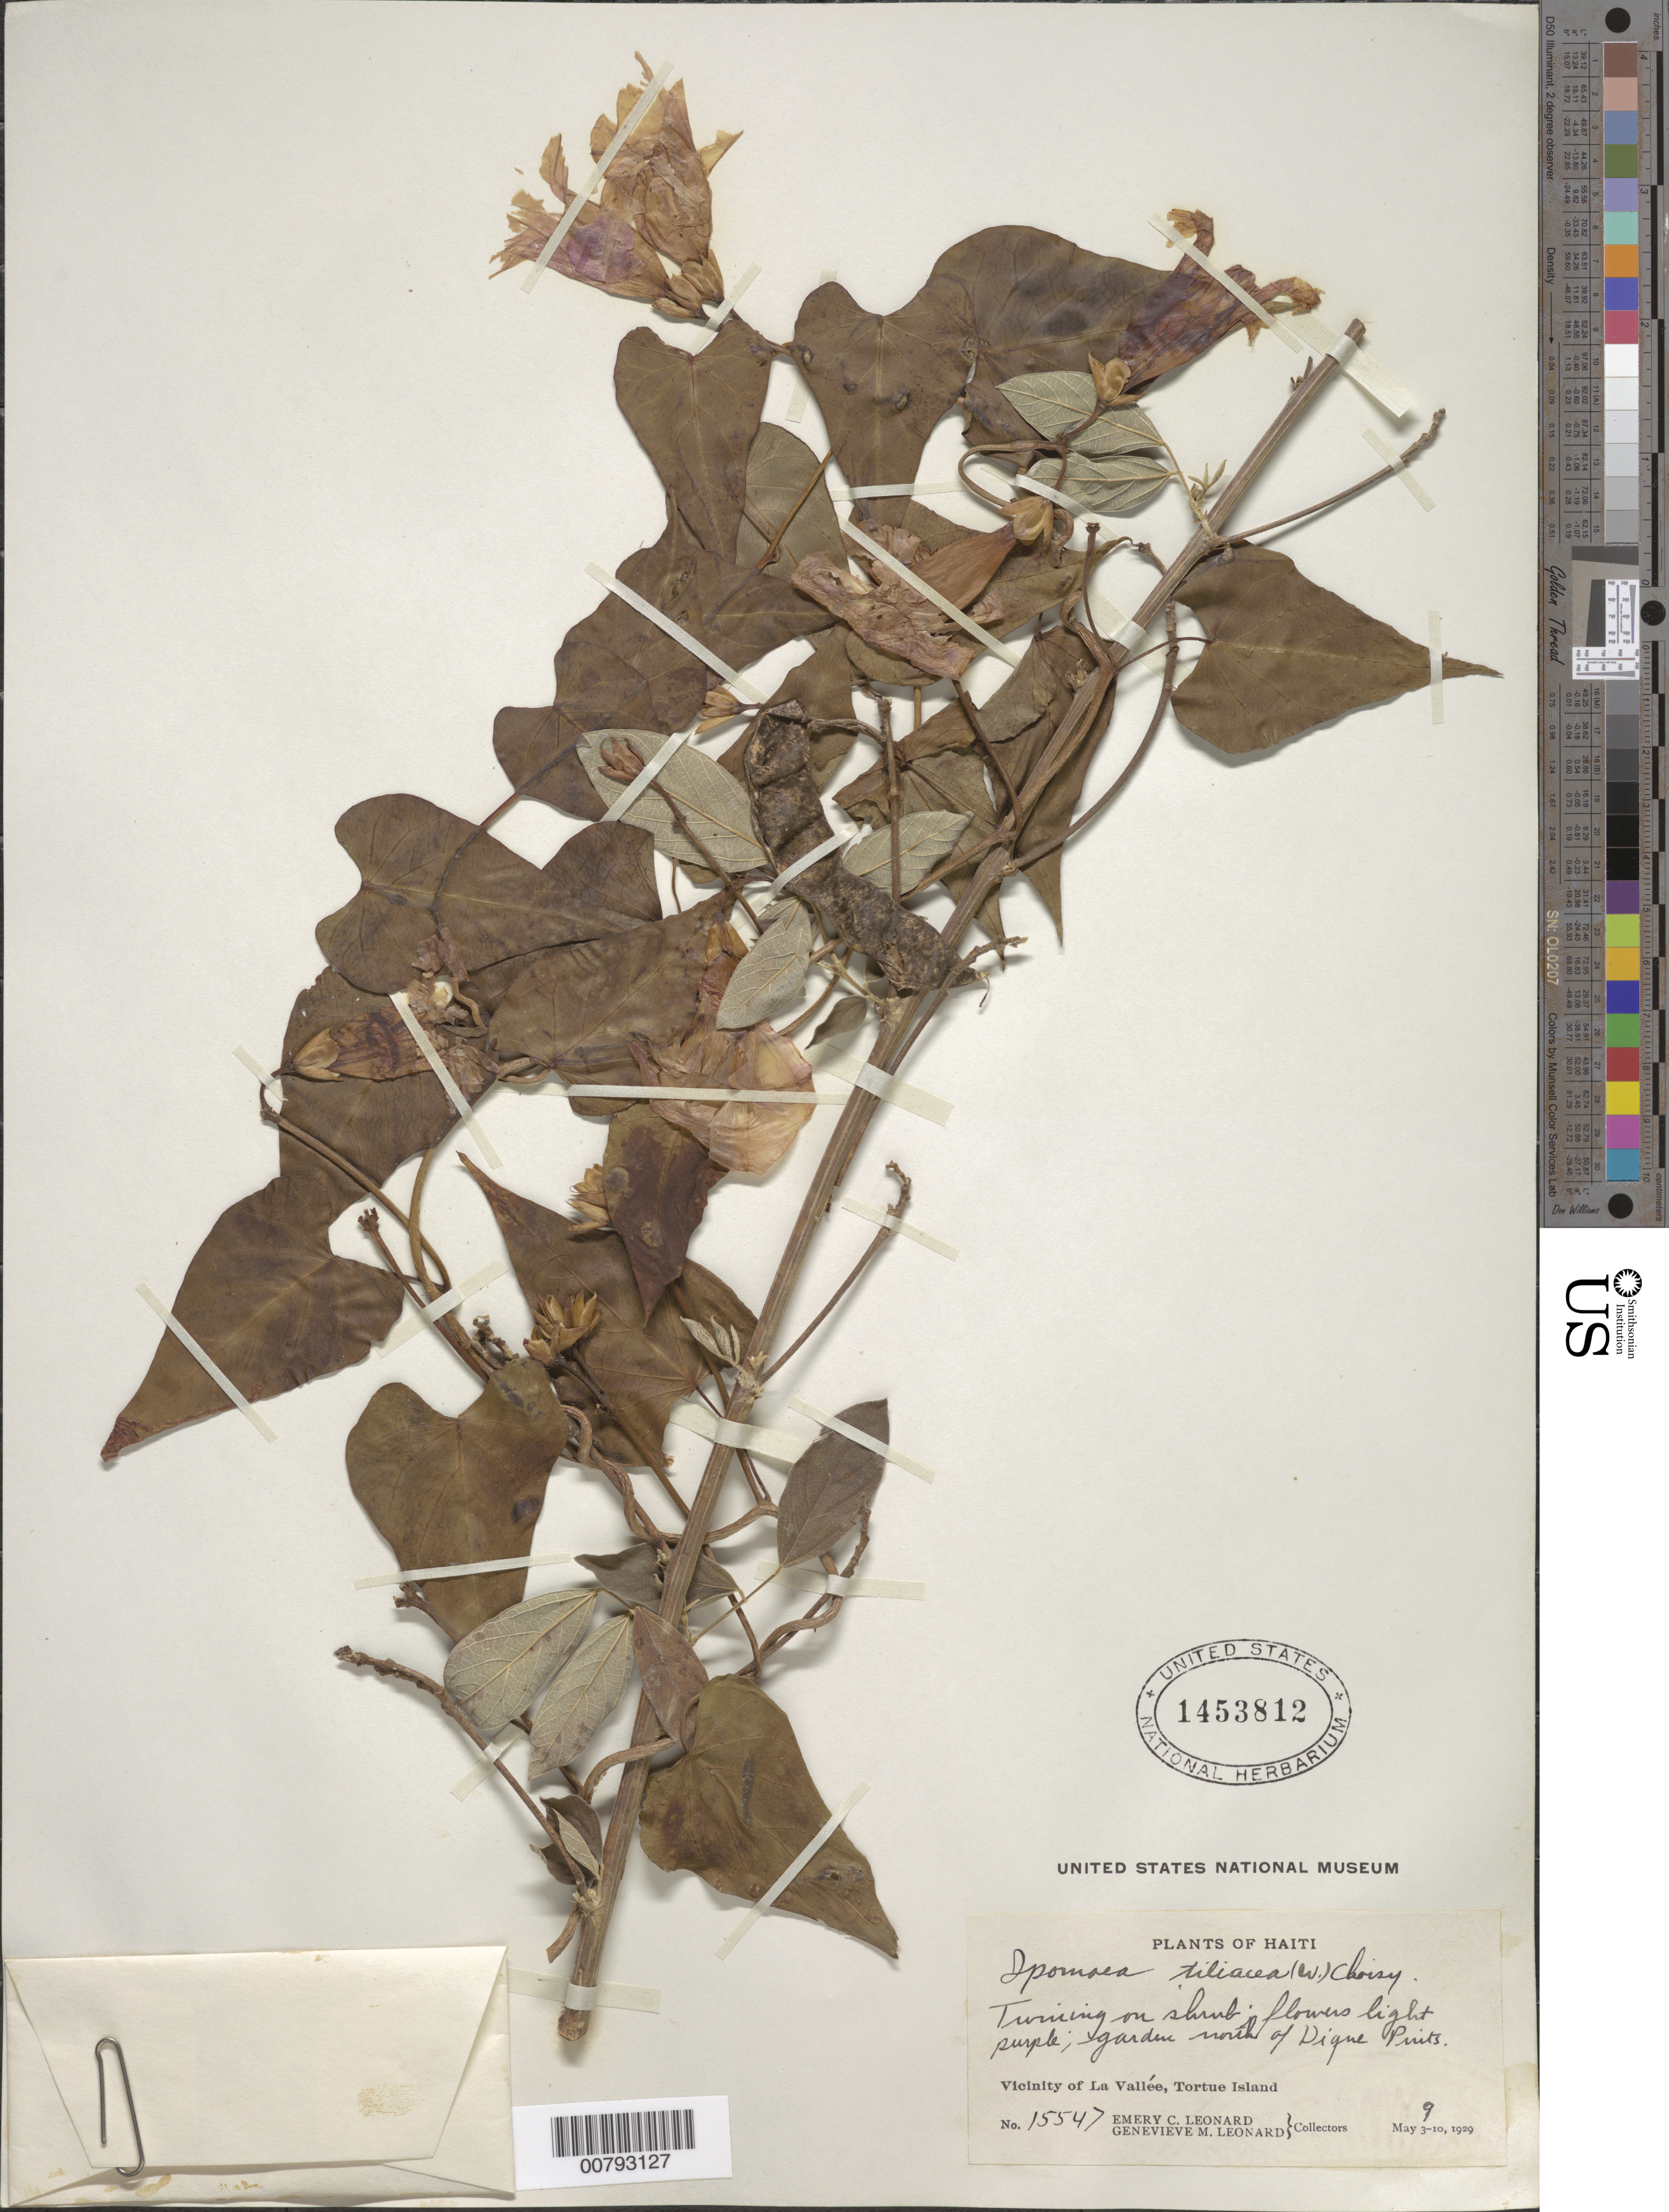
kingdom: Plantae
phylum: Tracheophyta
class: Magnoliopsida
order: Solanales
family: Convolvulaceae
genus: Ipomoea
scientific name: Ipomoea tiliacea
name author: (Willd.) Choisy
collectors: E. C. Leonard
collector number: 15547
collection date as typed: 09 May 1929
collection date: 1929-05-09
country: Haiti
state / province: Nord-Óuest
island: Île de la Tortue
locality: Tortue Island, vicinity of La Vallée, north of Digne Prints.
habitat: Garden.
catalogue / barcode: US 1453812